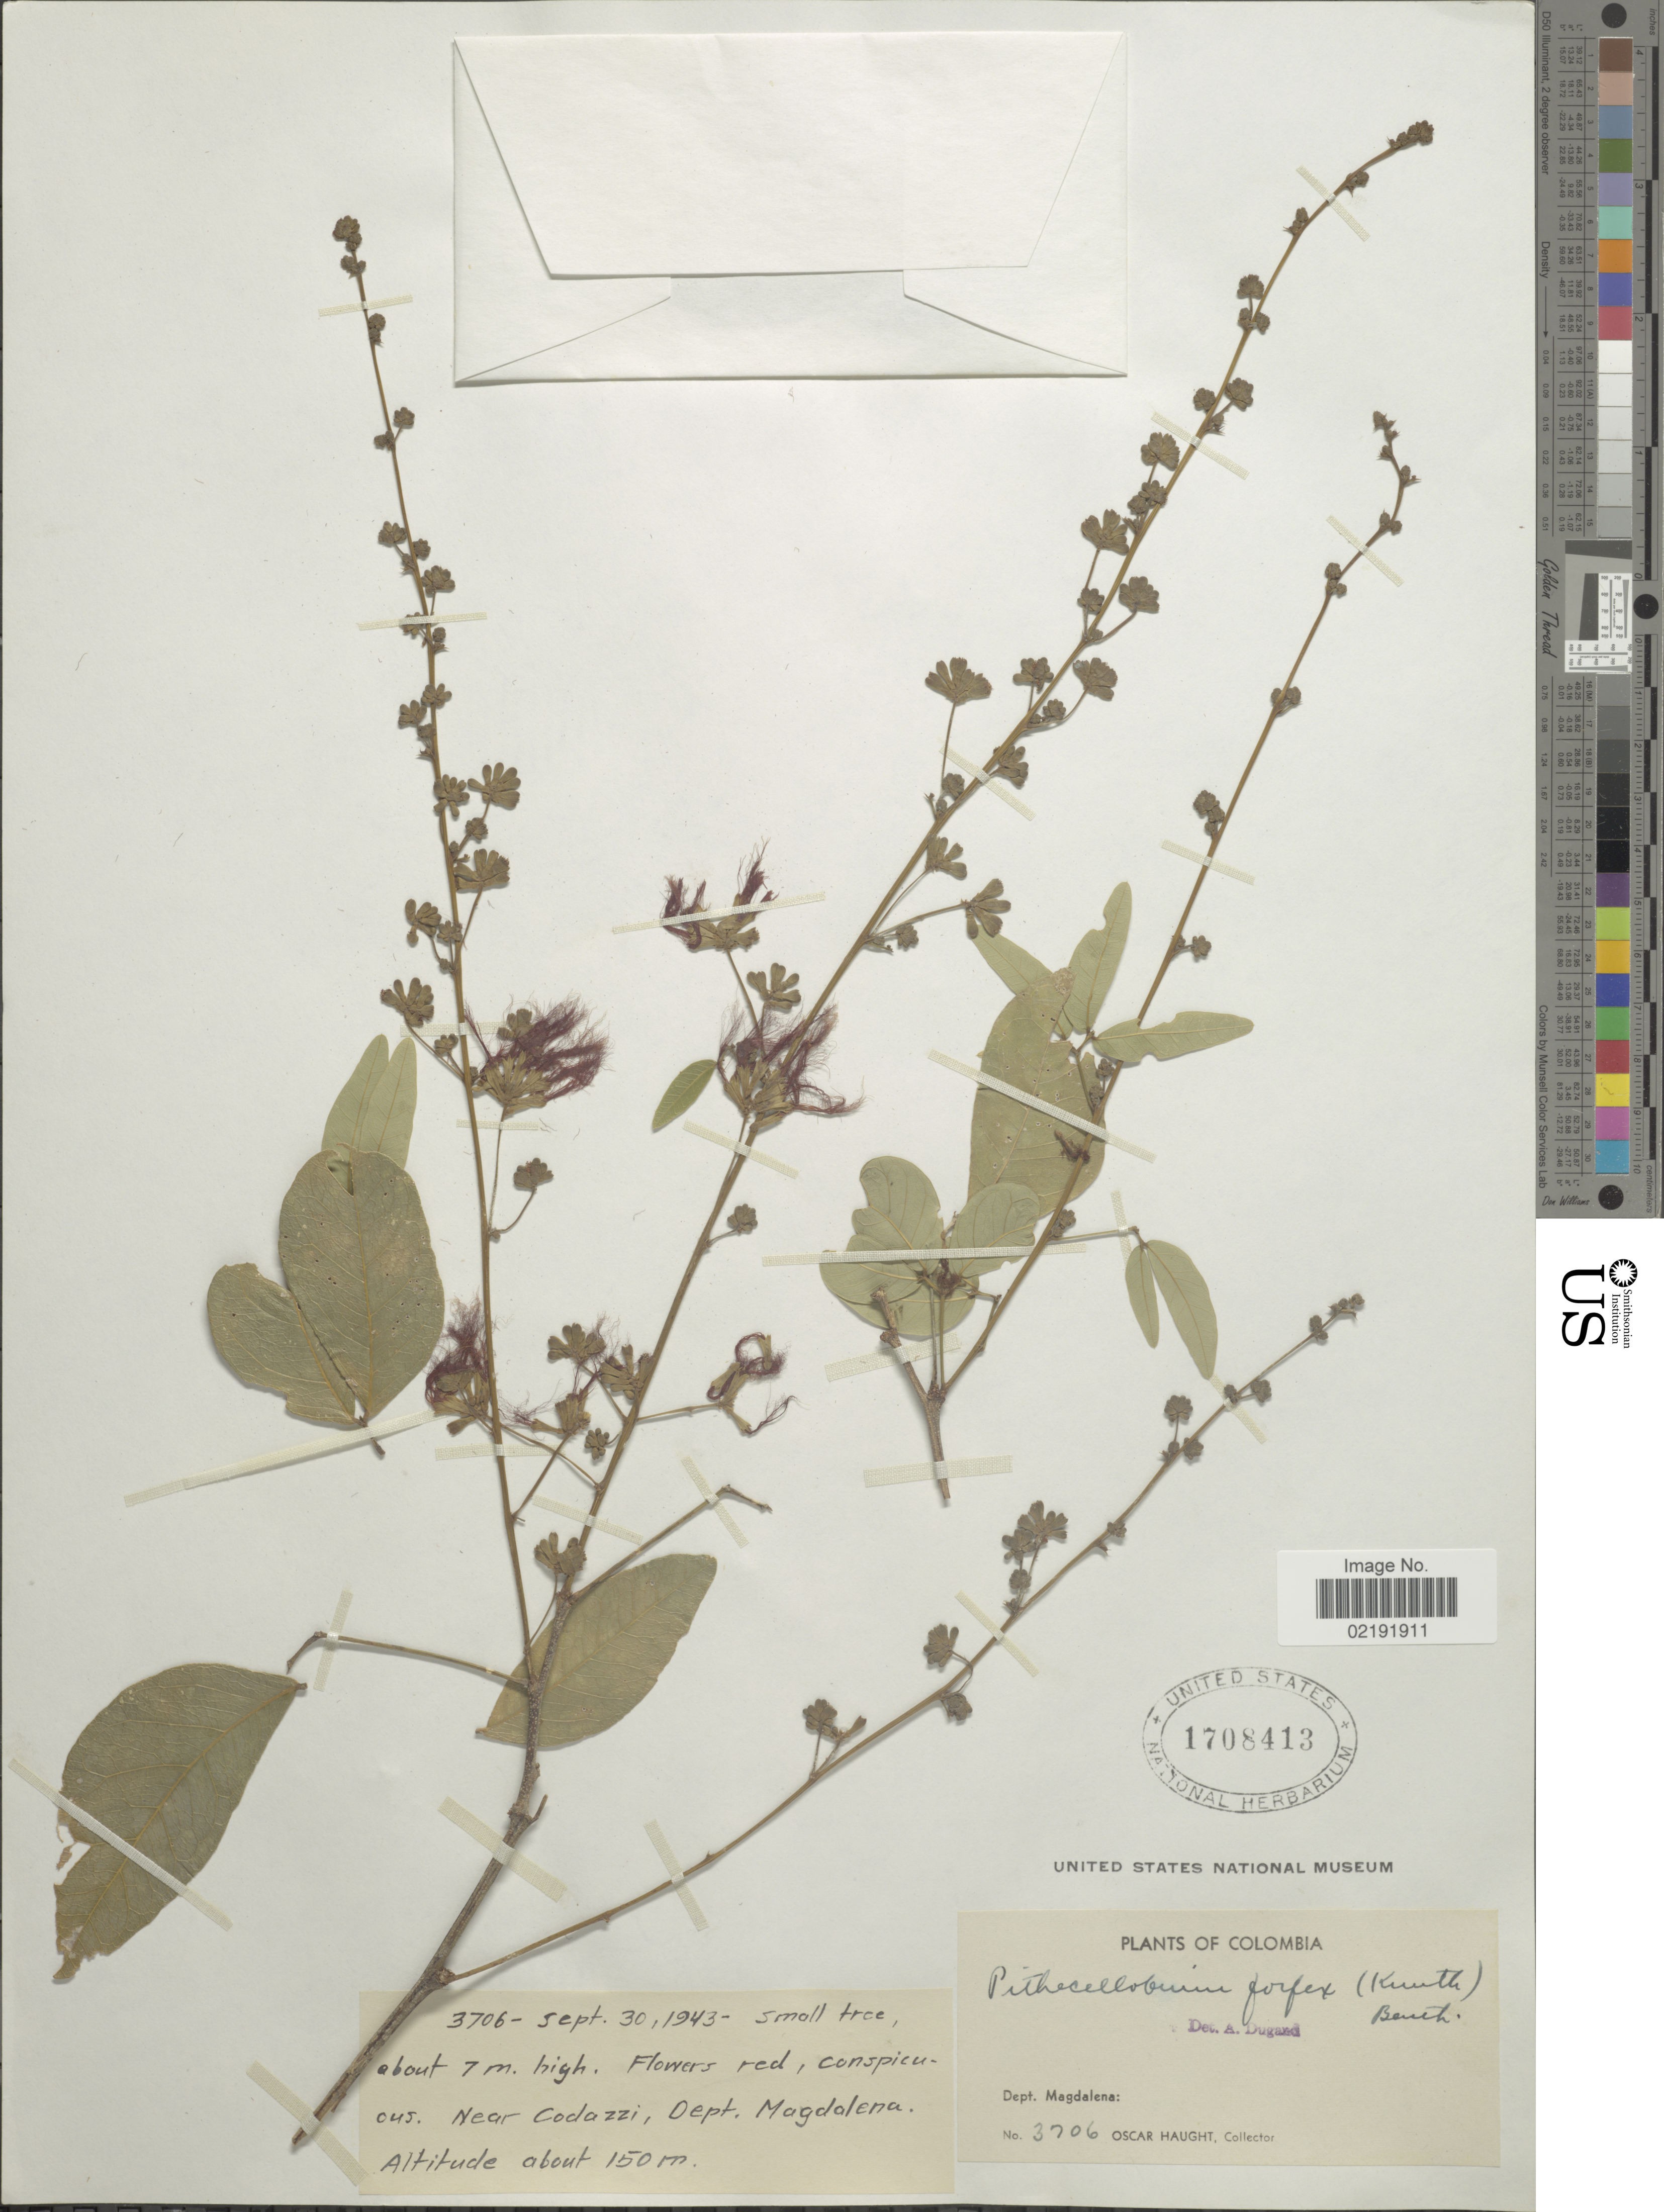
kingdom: Plantae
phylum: Tracheophyta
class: Magnoliopsida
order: Fabales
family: Fabaceae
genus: Pithecellobium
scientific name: Pithecellobium roseum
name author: (Vahl) Barneby & J.W. Grimes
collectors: O. L. Haught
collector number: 3706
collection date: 1943-09-30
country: Colombia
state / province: Magdalena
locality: Near Codazzi, Dept. Magdalena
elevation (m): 150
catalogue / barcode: US 1708413